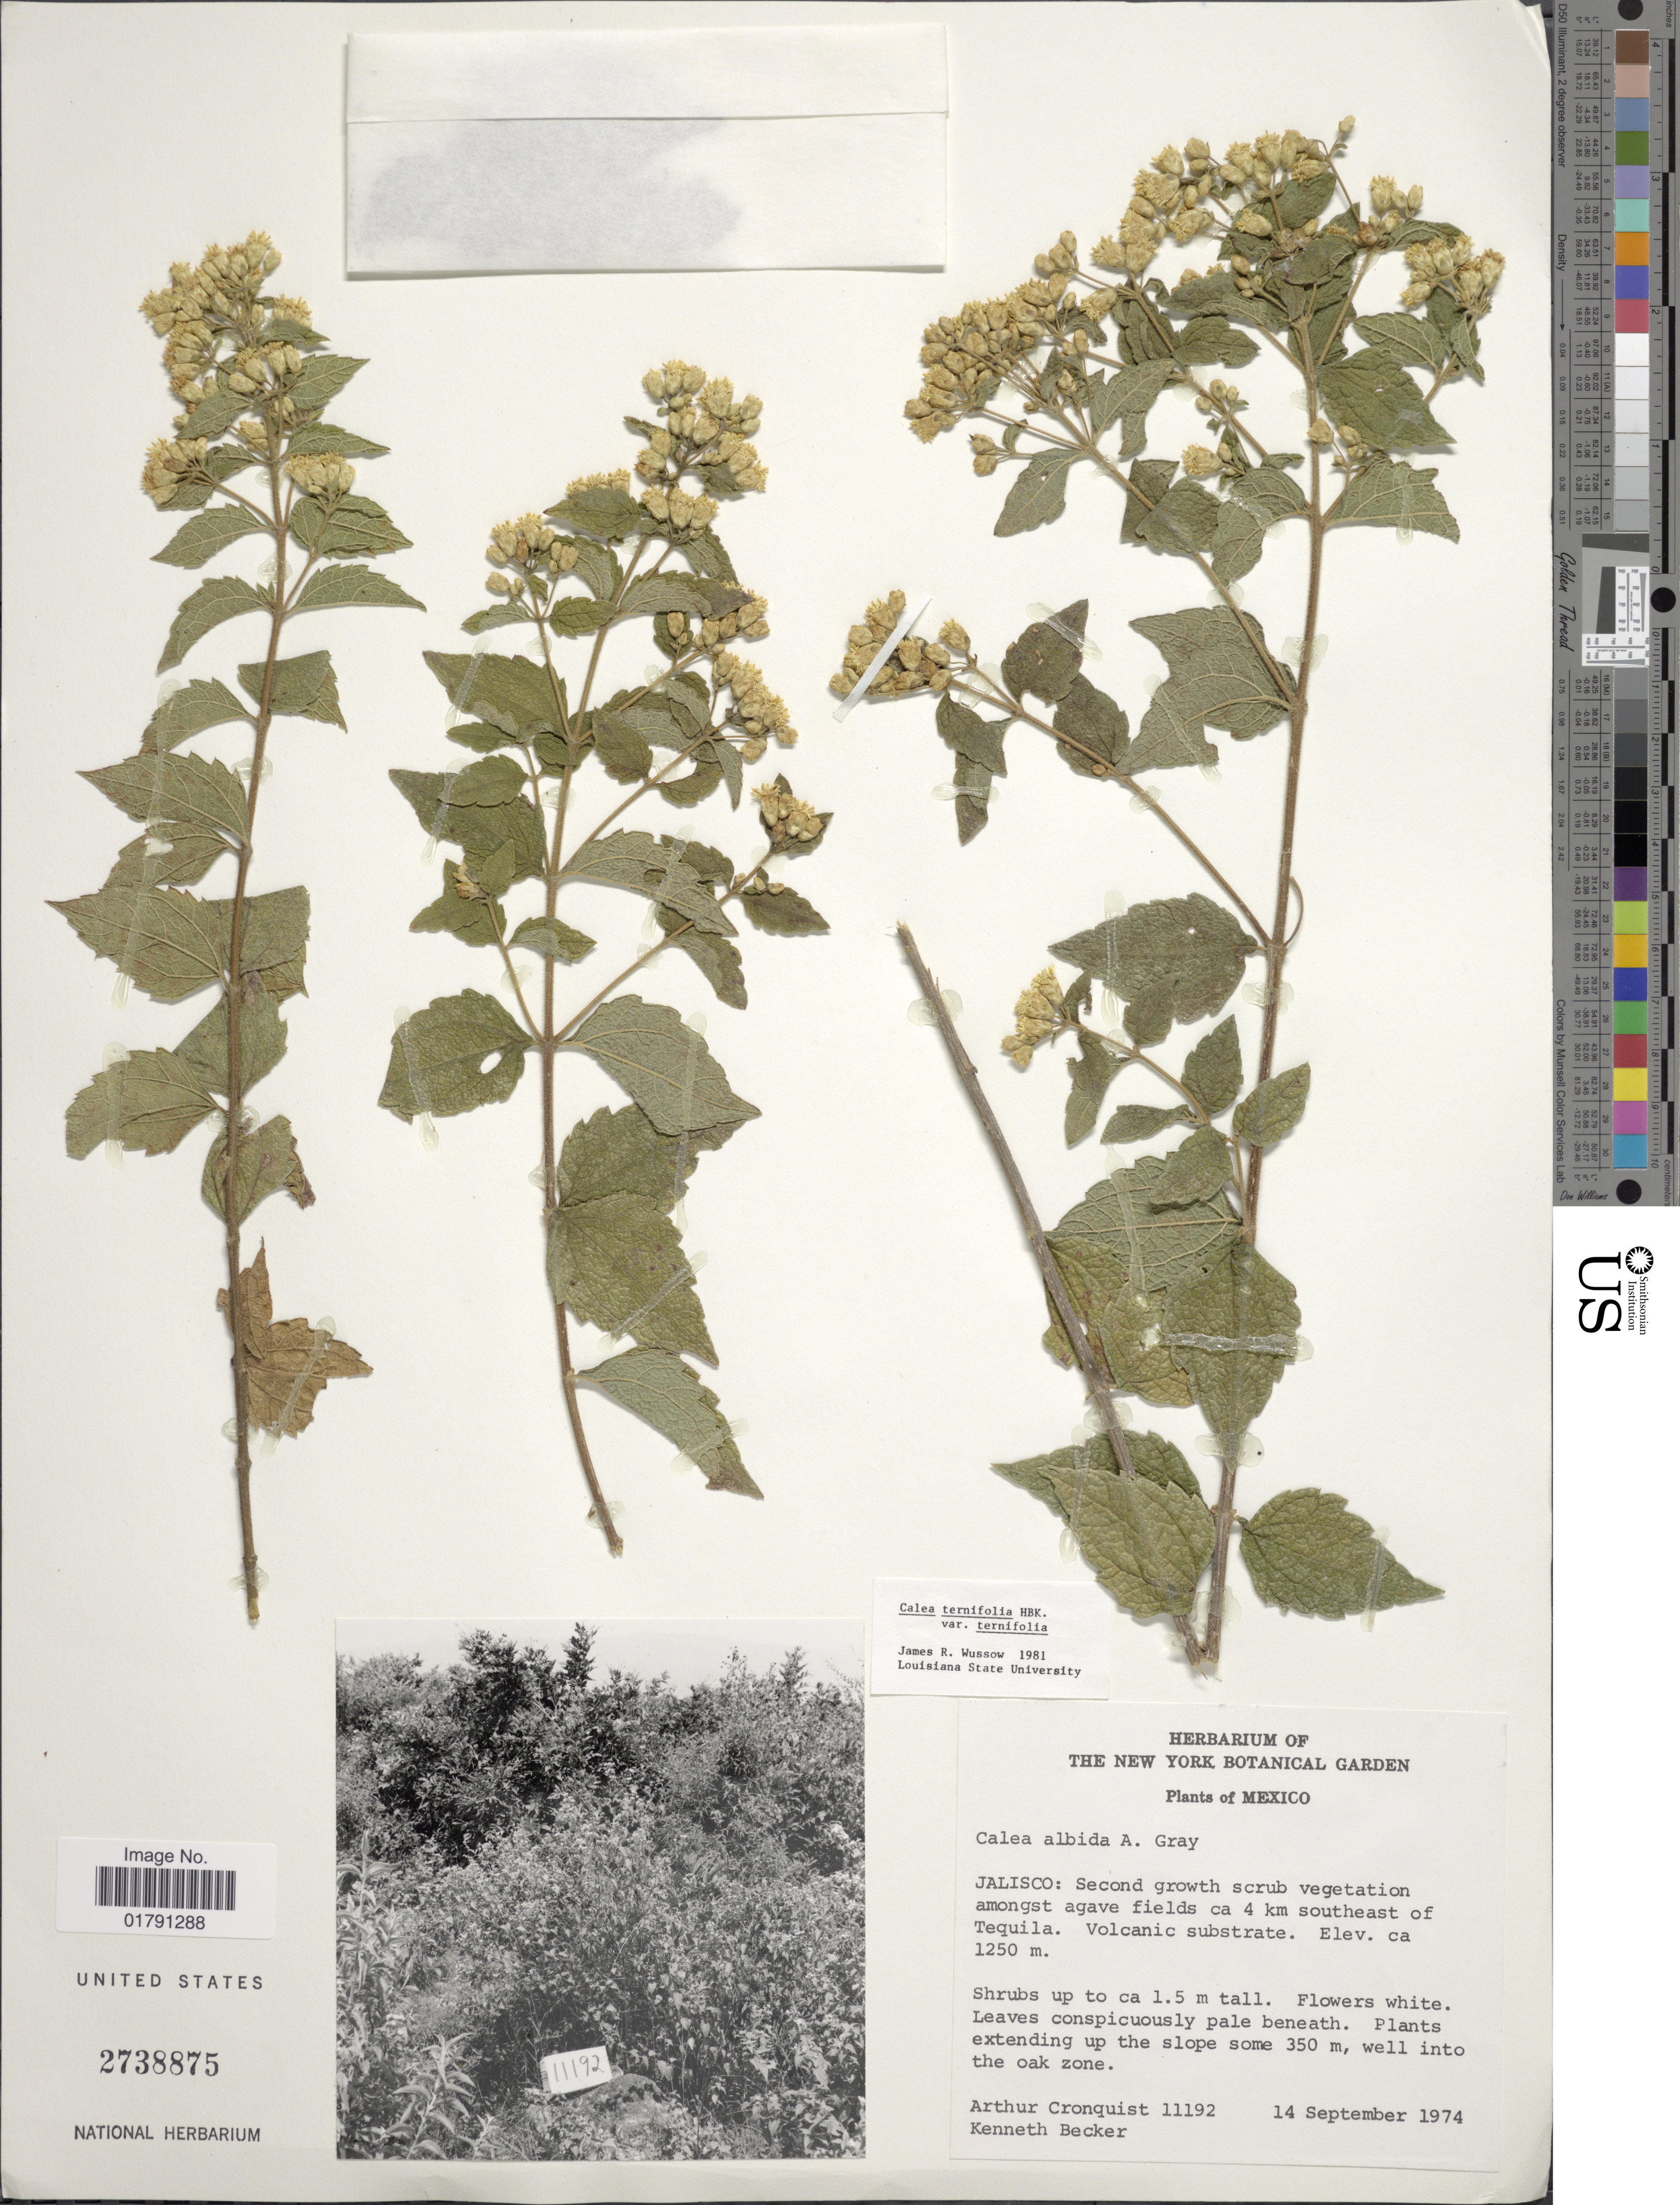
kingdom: Plantae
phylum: Tracheophyta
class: Magnoliopsida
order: Asterales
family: Asteraceae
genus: Calea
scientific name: Calea ternifolia var. ternifolia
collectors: A. J. Cronquist & K. M. Becker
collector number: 11192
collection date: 1974-09-14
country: Mexico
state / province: Jalisco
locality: Ca 4 km southeast of Tequila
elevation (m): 1250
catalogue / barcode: US 2738875